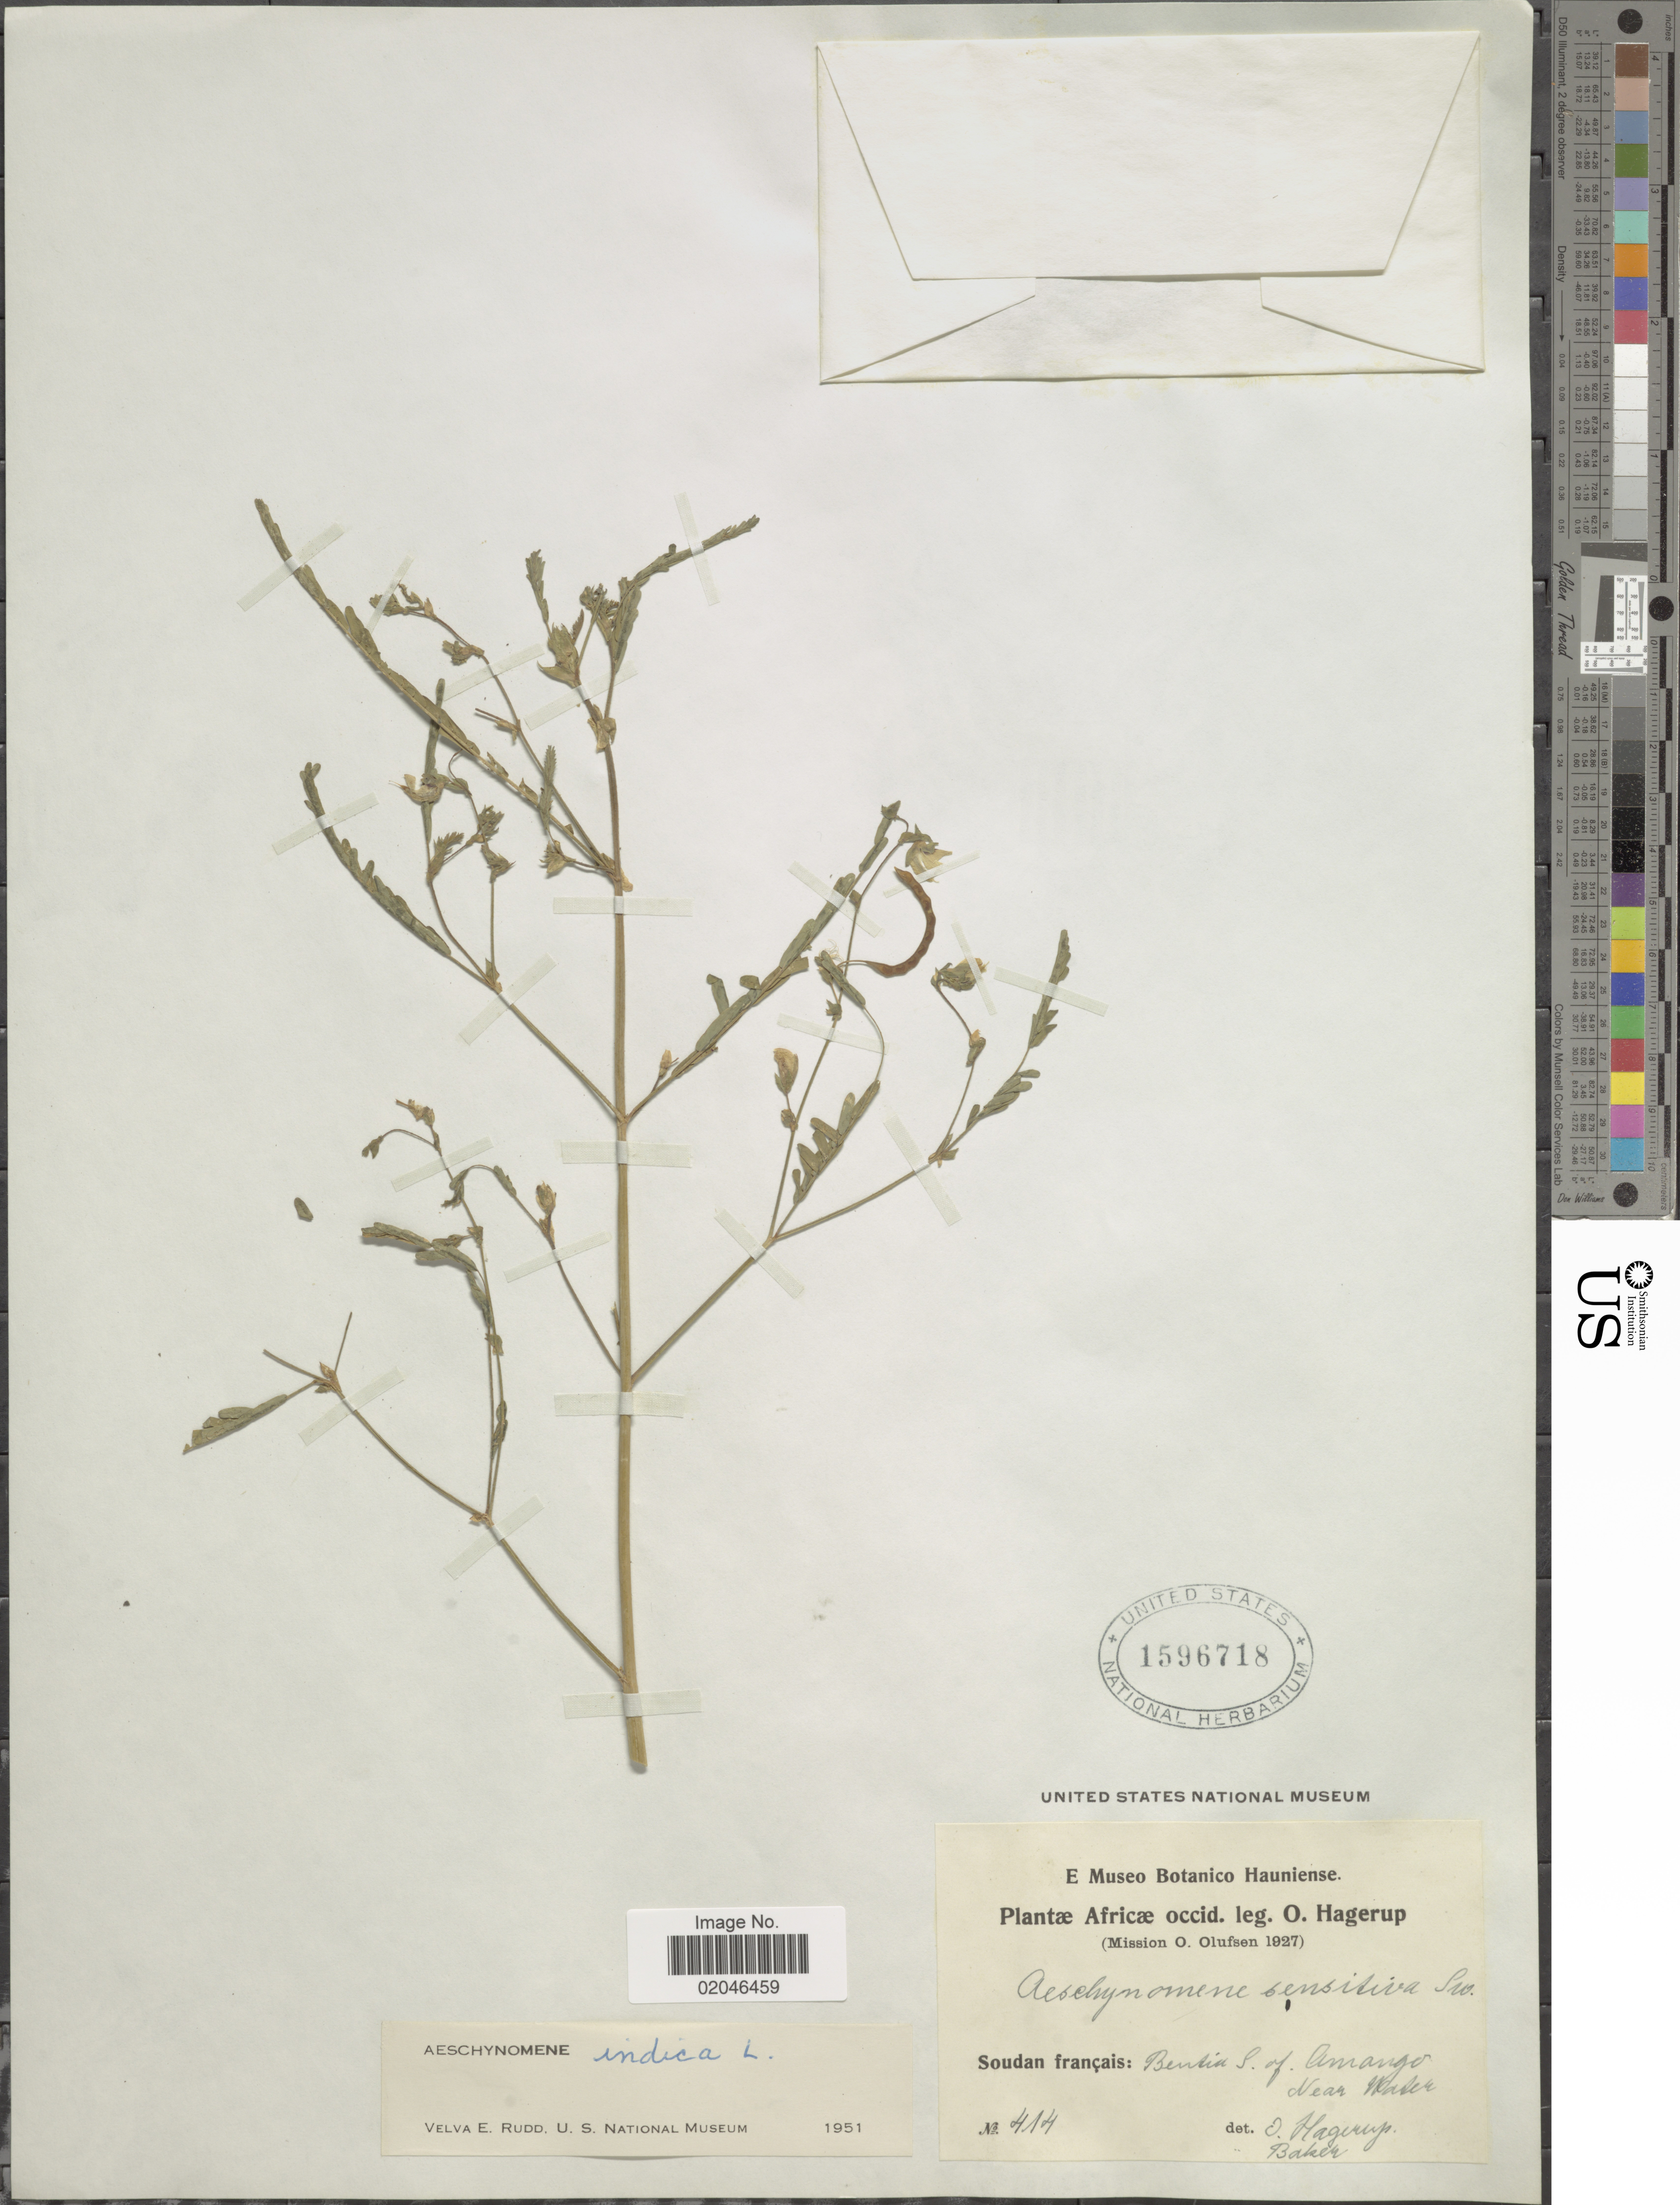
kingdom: Plantae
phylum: Tracheophyta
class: Magnoliopsida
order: Fabales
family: Fabaceae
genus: Aeschynomene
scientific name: Aeschynomene indica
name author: L.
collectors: O. Hagerup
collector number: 414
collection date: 1927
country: Nigeria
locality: Soudan français: Bentin S. of Amango. Near Water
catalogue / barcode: US 1596718